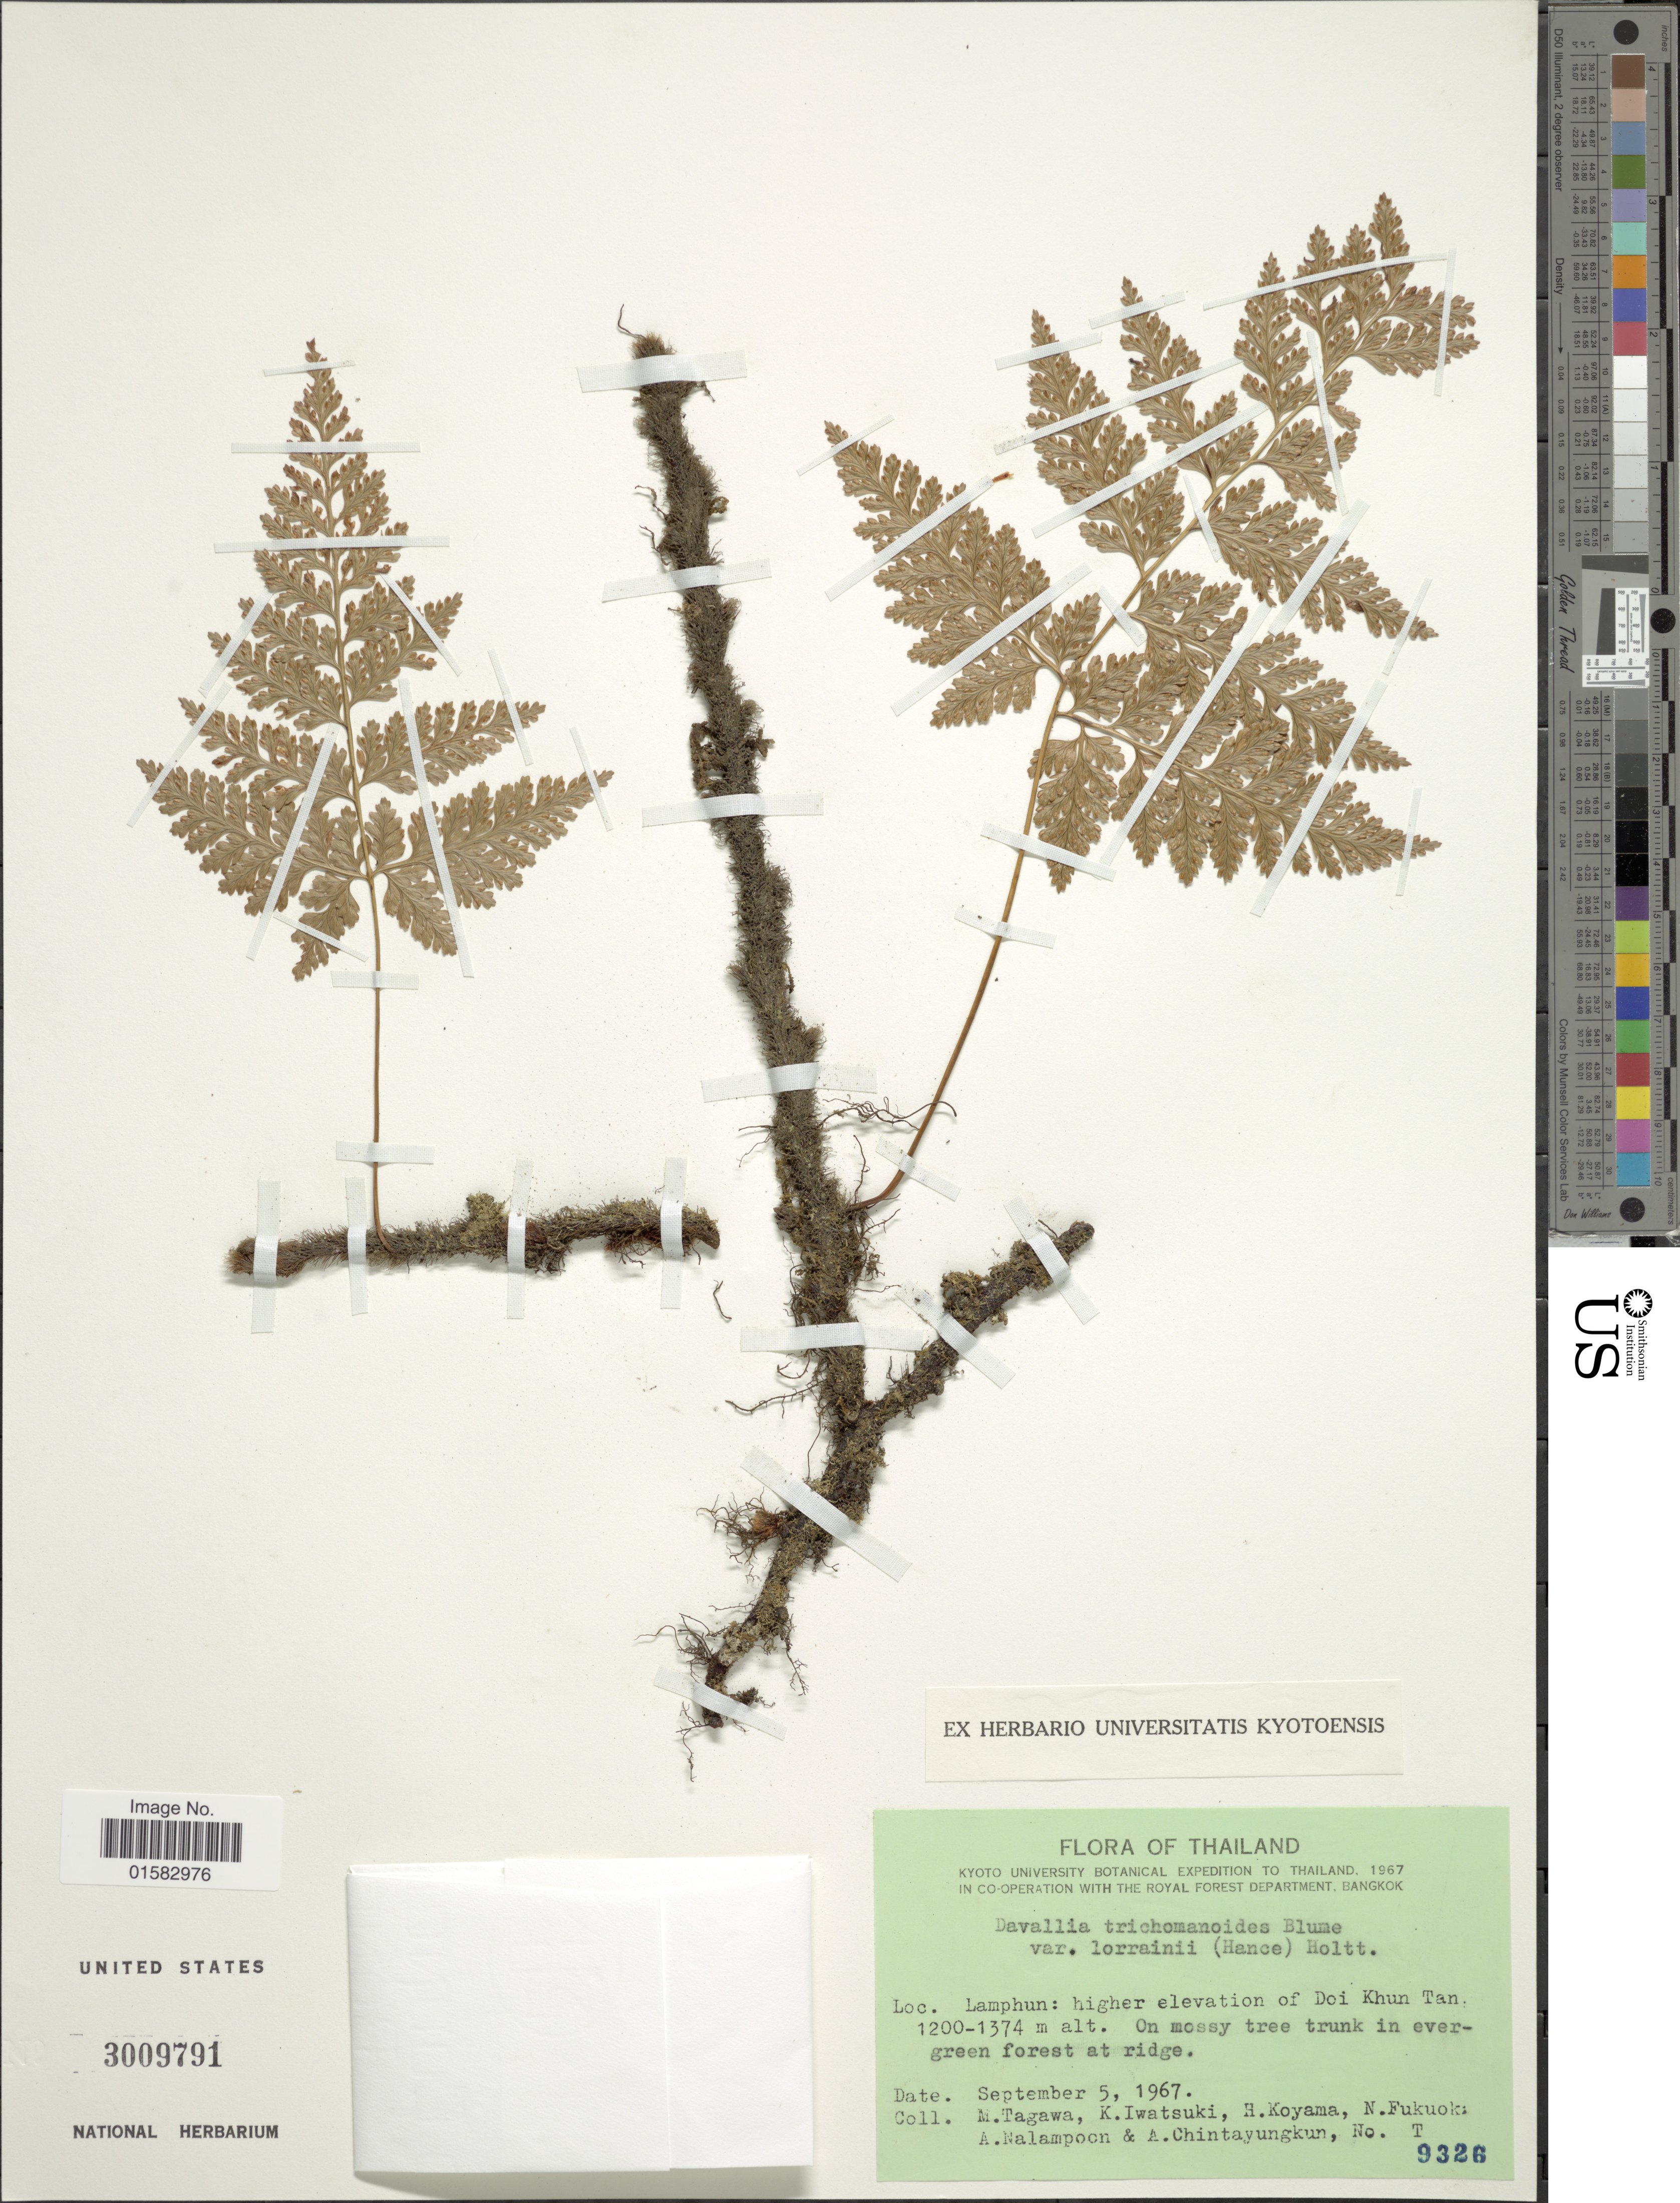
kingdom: Plantae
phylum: Tracheophyta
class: Polypodiopsida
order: Polypodiales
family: Davalliaceae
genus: Davallia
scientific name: Davallia trichomanoides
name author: Blume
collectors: M. Tagawa, K. Iwatsuki, H. Koyama, N. Fukuoka & et al.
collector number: T9326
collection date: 1967-09-05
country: Thailand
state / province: Lamphun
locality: Doi Khun Tan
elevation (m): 1200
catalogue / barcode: US 3009791